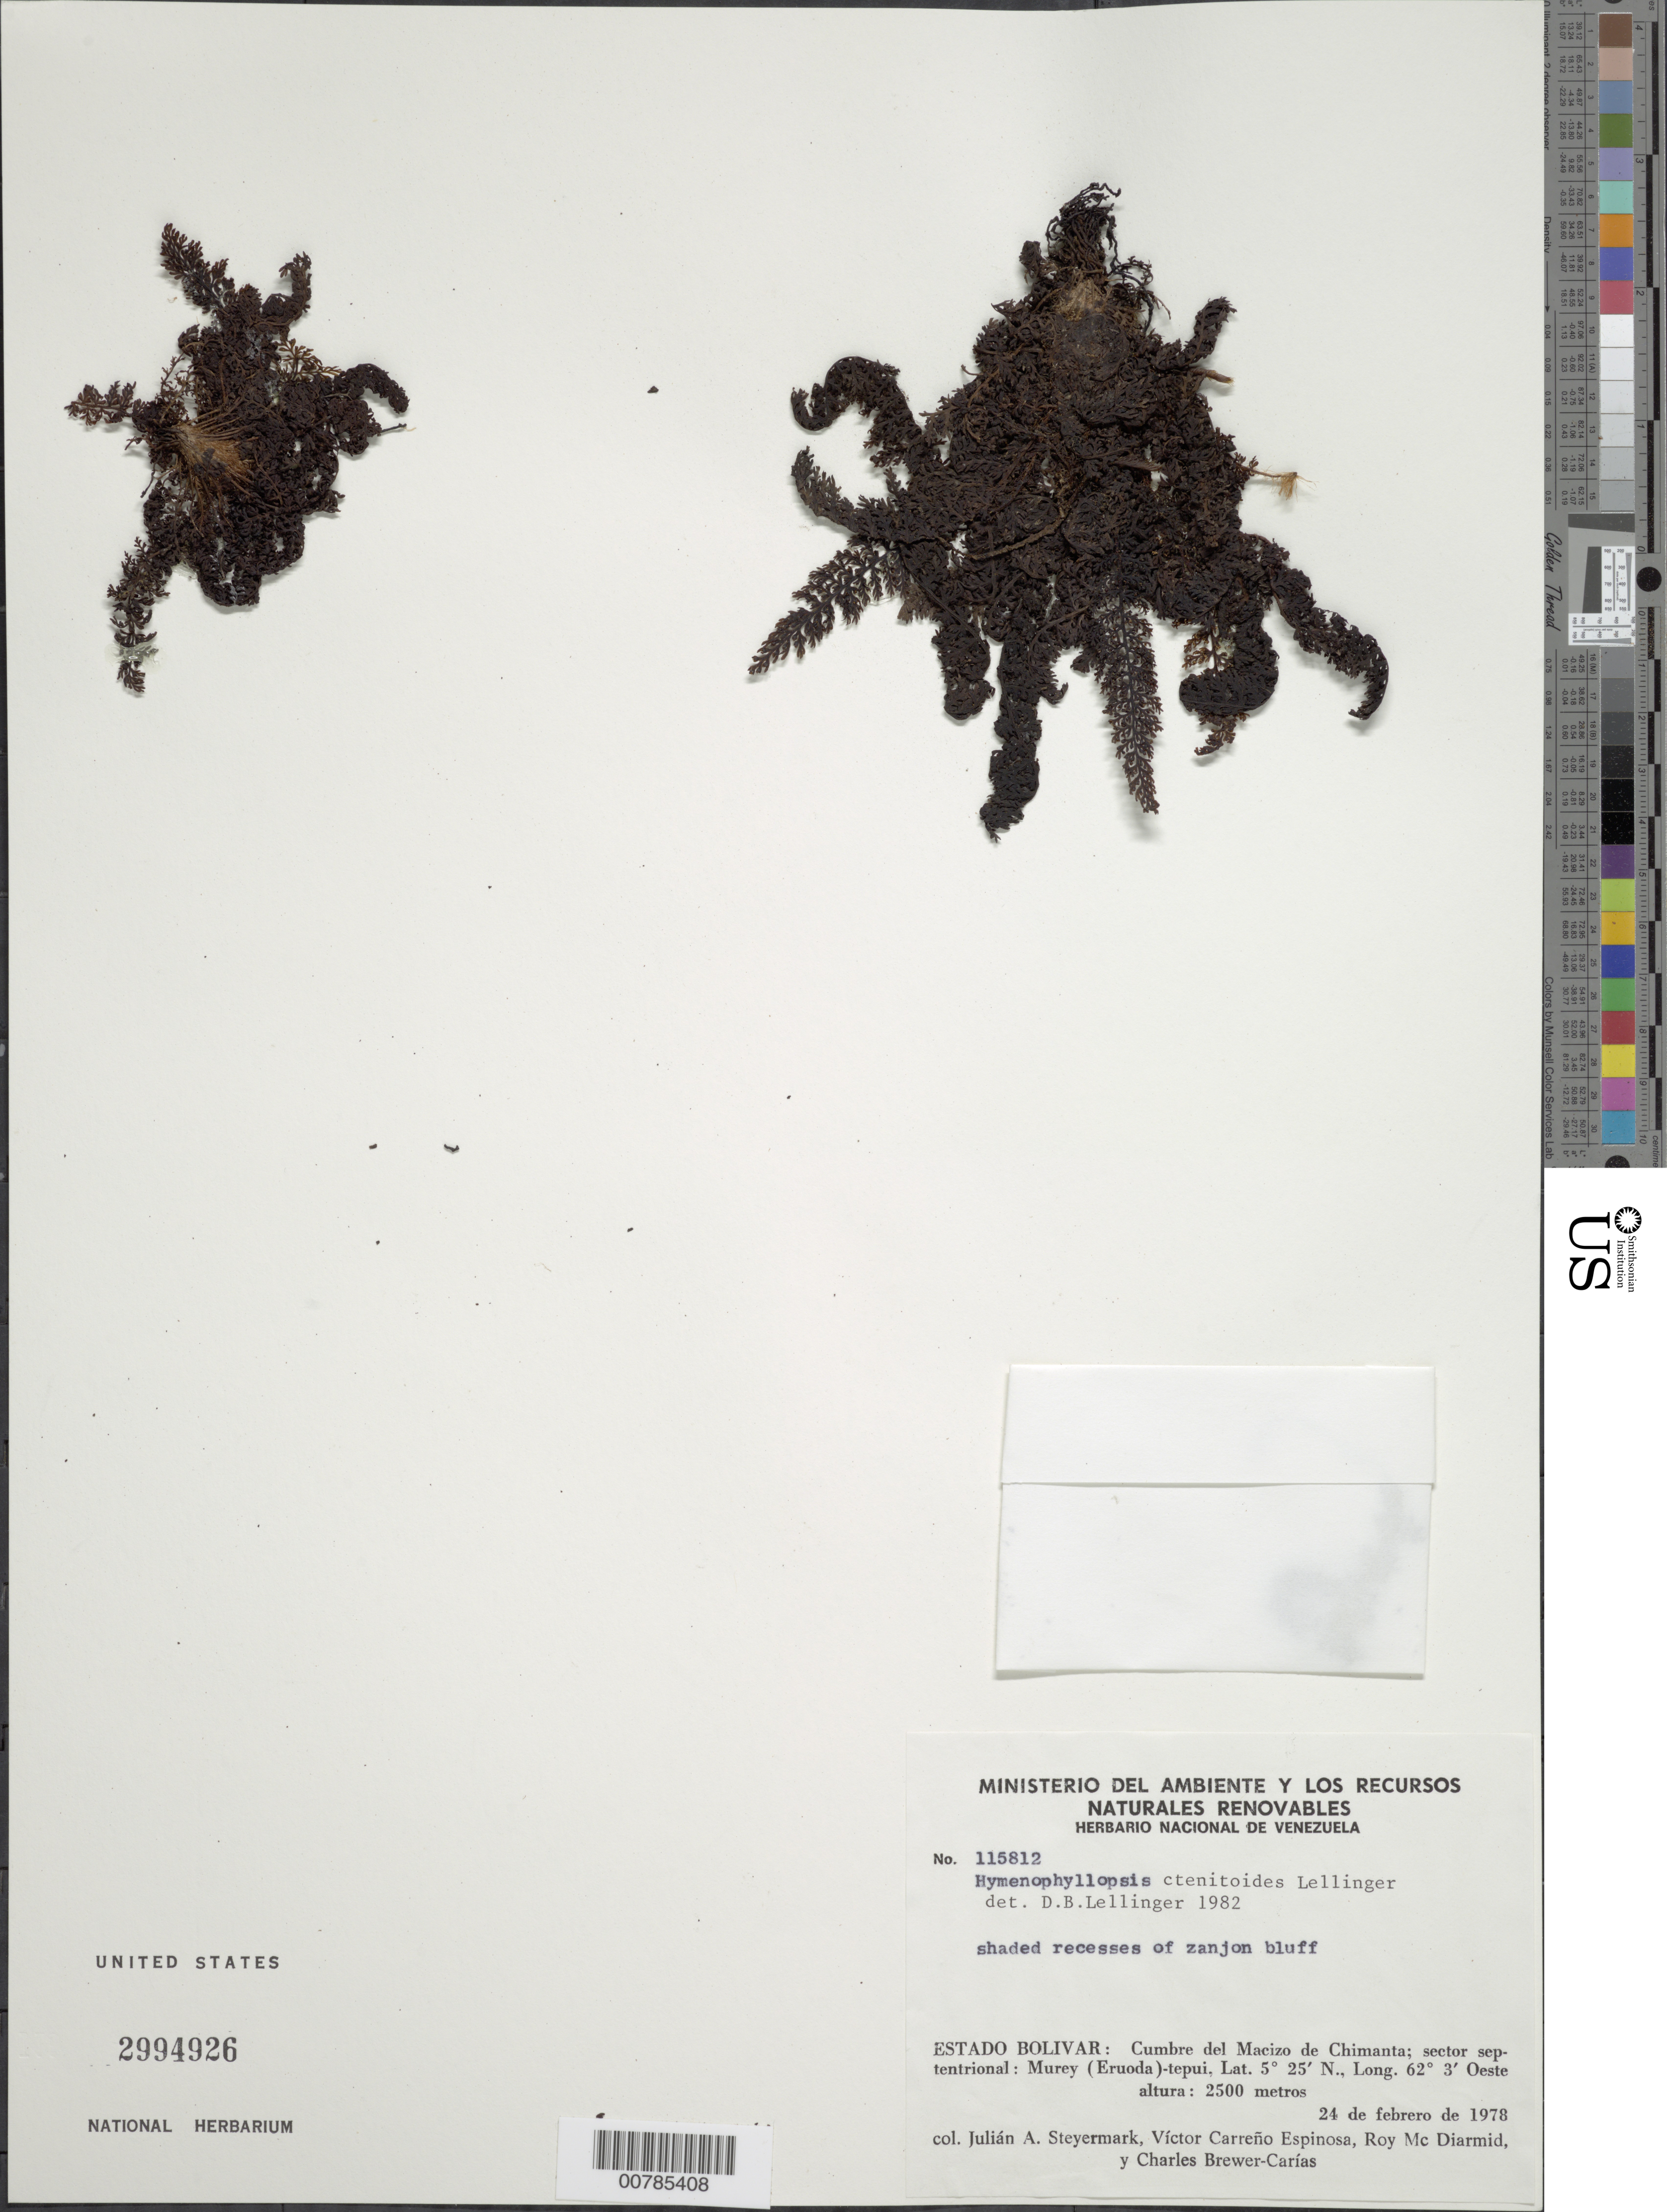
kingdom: Plantae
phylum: Tracheophyta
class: Polypodiopsida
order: Cyatheales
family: Cyatheaceae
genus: Cyathea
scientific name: Cyathea ctenitoides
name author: (Lellinger) Christenh.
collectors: J. Steyermark, V. Carreño E., R. Mc Diarmid & C. Brewer-Carias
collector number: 115812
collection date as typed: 24-Feb-78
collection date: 1978-02-24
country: Venezuela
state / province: Bolívar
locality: Macizo de Chimantá, cumbre; sector septentrional; Murey (Eruoda)-tepuí.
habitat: Shaded recesses of zanjon bluff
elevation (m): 2500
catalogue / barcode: US 2994926